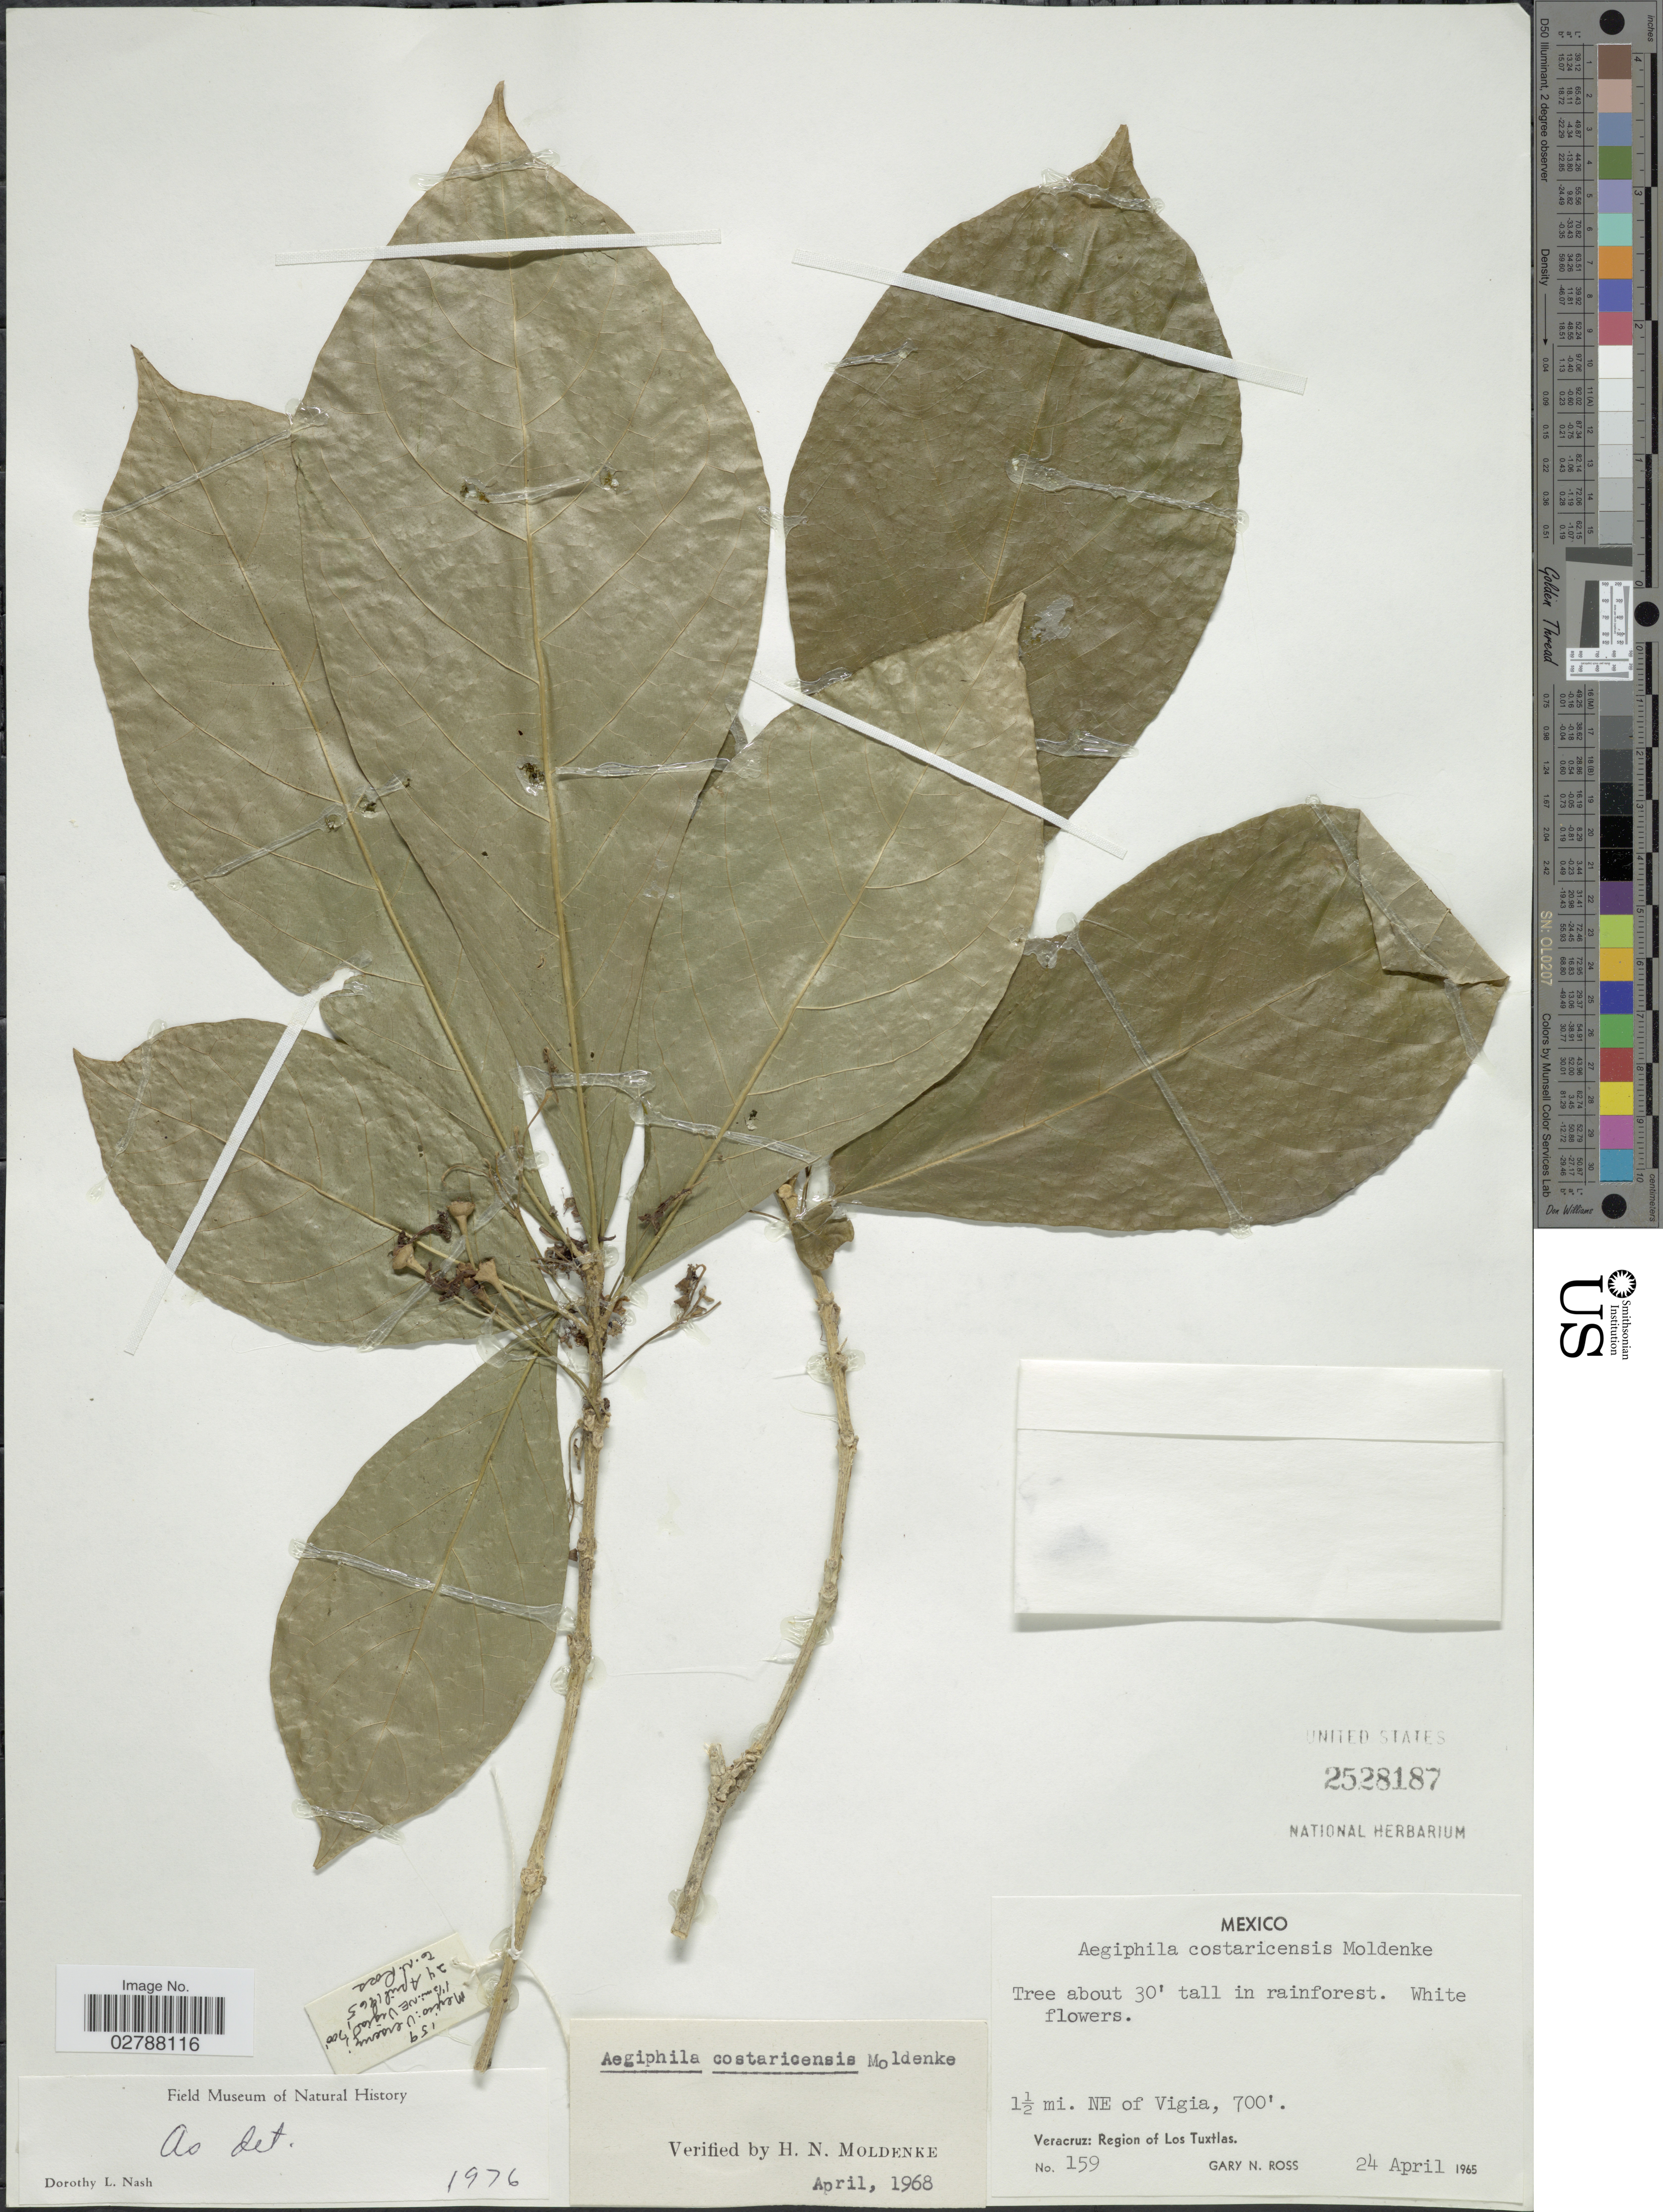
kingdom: Plantae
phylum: Tracheophyta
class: Magnoliopsida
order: Lamiales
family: Lamiaceae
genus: Aegiphila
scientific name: Aegiphila costaricensis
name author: Moldenke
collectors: G. N. Ross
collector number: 159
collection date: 1965-04-24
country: Mexico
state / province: Veracruz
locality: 1½ mi. NE of Vigia. Veracruz: Region of Los Tuxtlas.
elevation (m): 213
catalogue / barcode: US 2528187